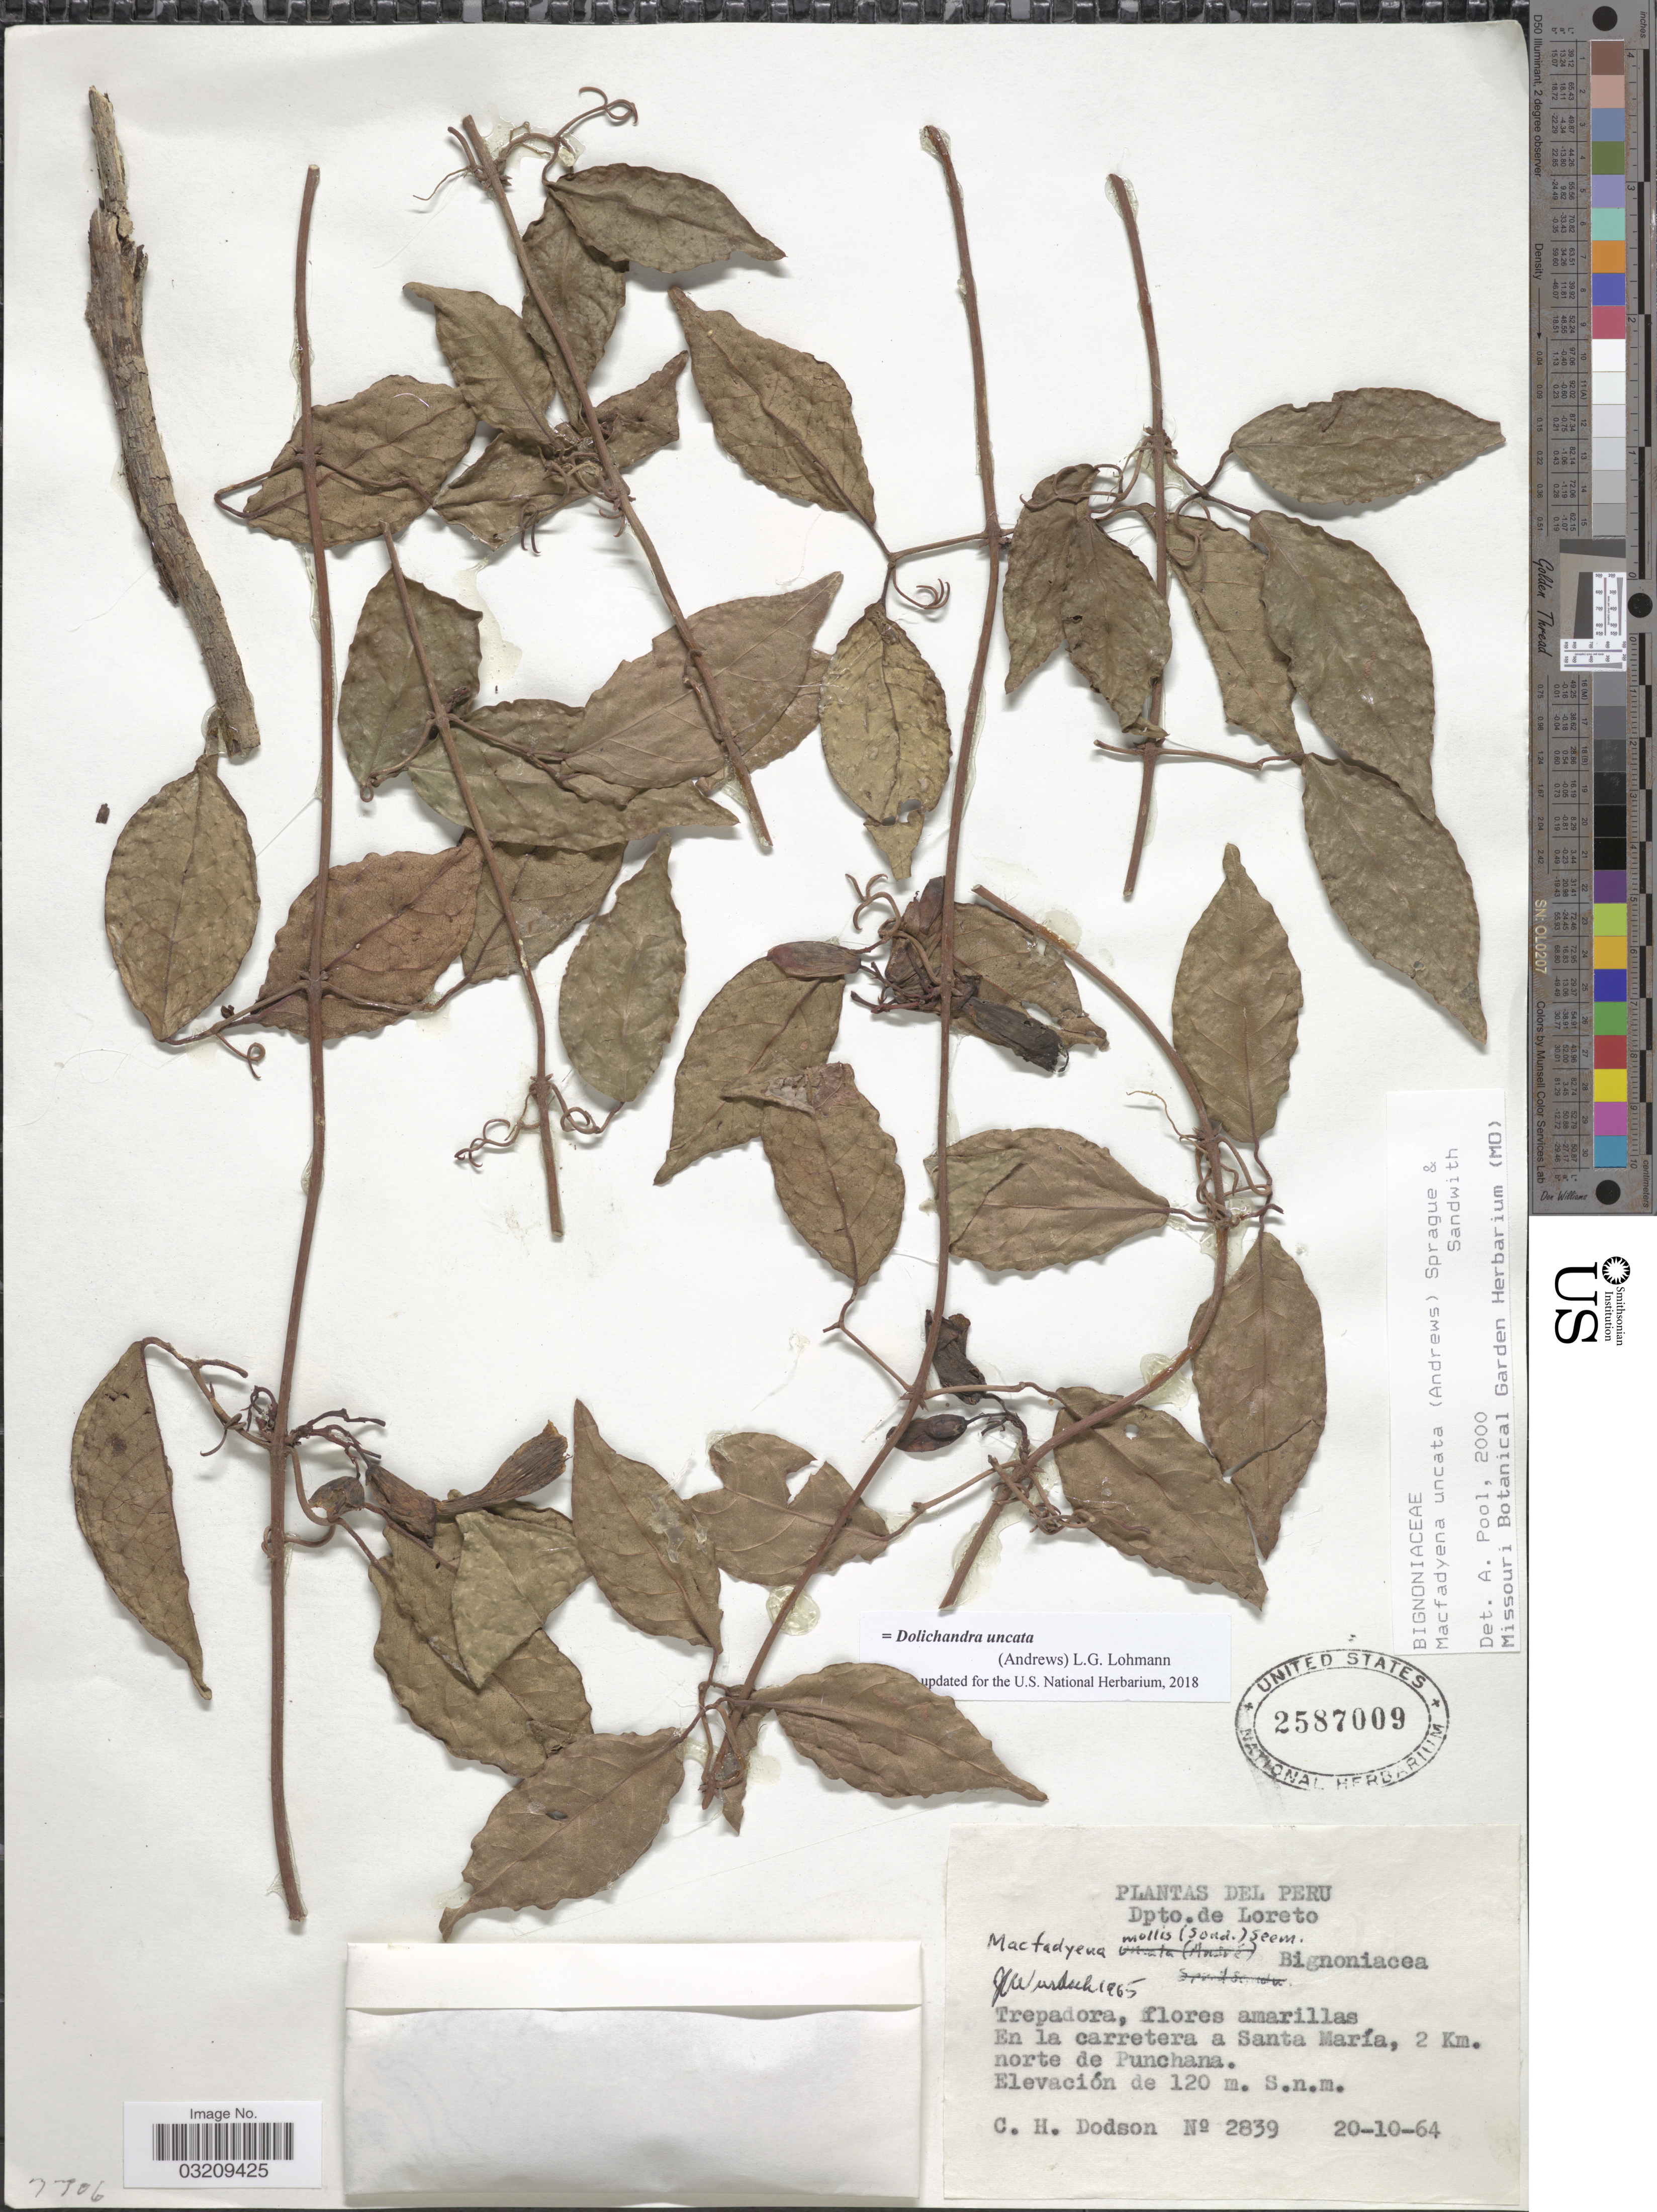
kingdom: Plantae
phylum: Tracheophyta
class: Magnoliopsida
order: Lamiales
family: Bignoniaceae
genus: Dolichandra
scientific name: Dolichandra uncata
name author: (Andrews) L.G. Lohmann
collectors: C. H. Dodson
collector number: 2839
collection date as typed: Transcribed d/m/y: 20/10/64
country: Peru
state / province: Loreto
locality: Dpto. de Loreto. Trepadora. En la carretera a Santa María, 2 Km. norte de Punchana.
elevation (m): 120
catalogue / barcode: US 2587009